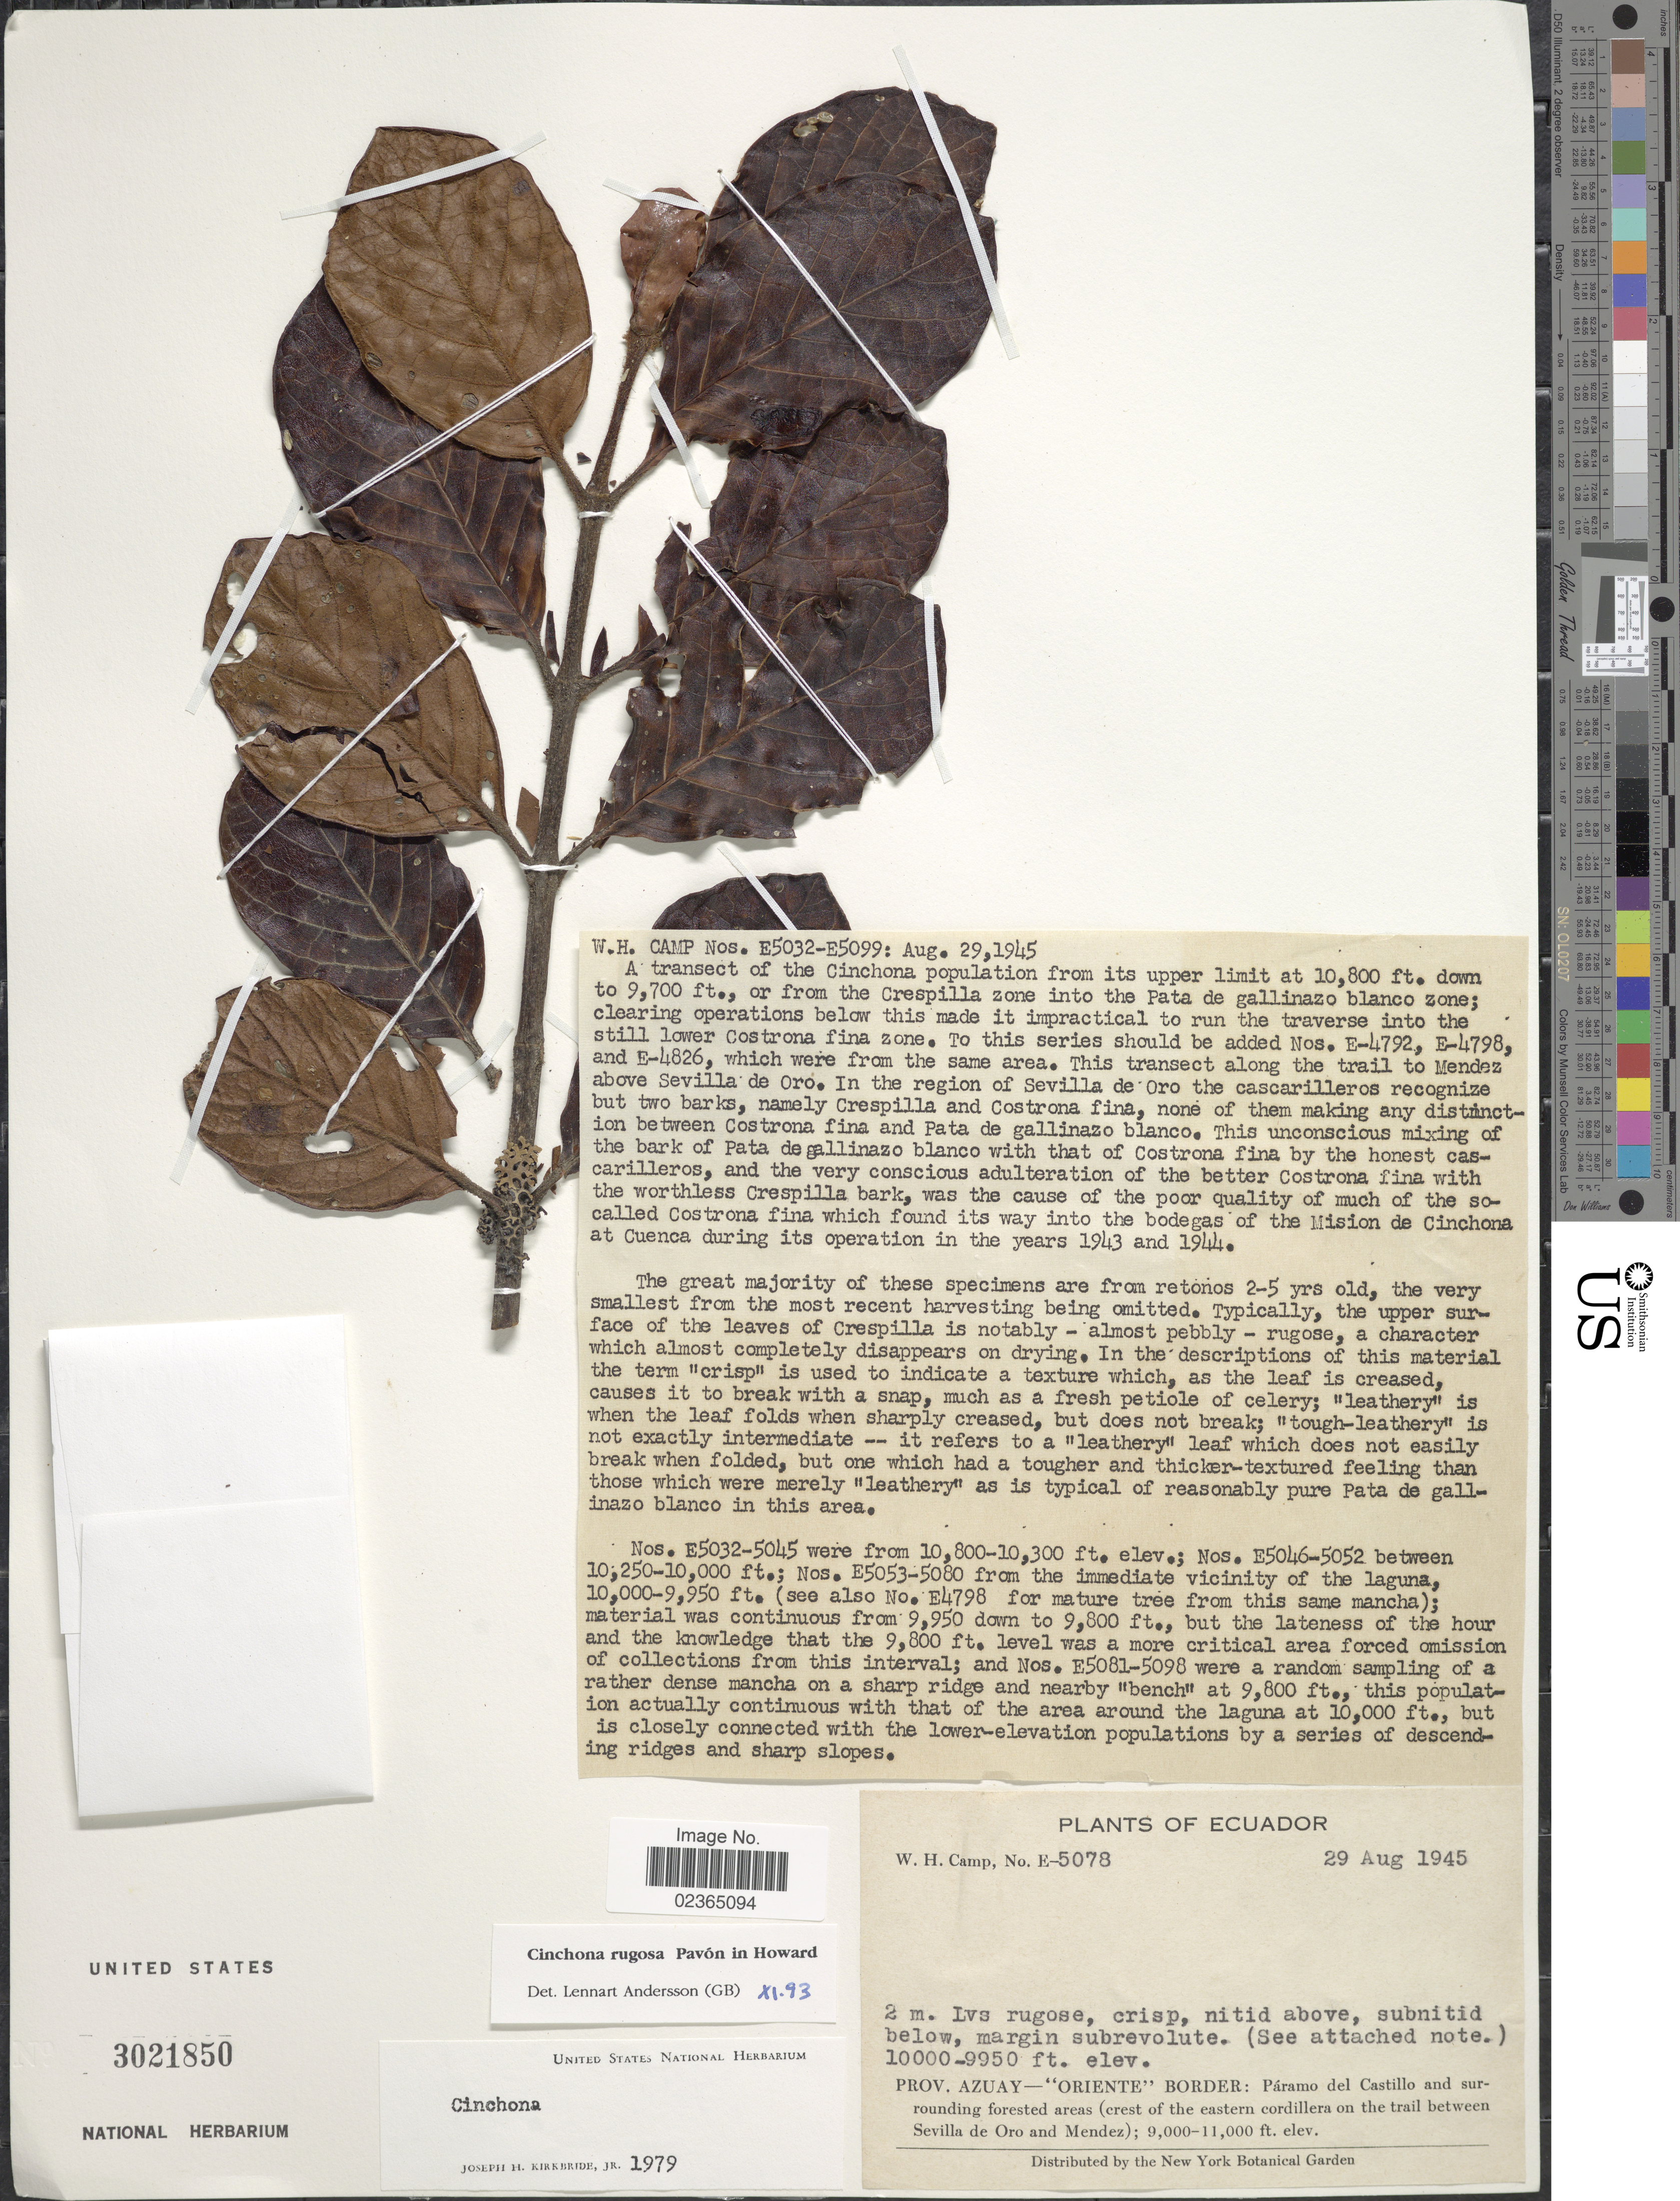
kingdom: Plantae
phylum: Tracheophyta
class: Magnoliopsida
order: Gentianales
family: Rubiaceae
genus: Cinchona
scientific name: Cinchona rugosa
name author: Pav.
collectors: W. H. Camp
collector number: E-5078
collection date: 1945-08-29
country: Ecuador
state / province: Azuay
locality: Oriente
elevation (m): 3033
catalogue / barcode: US 3021850